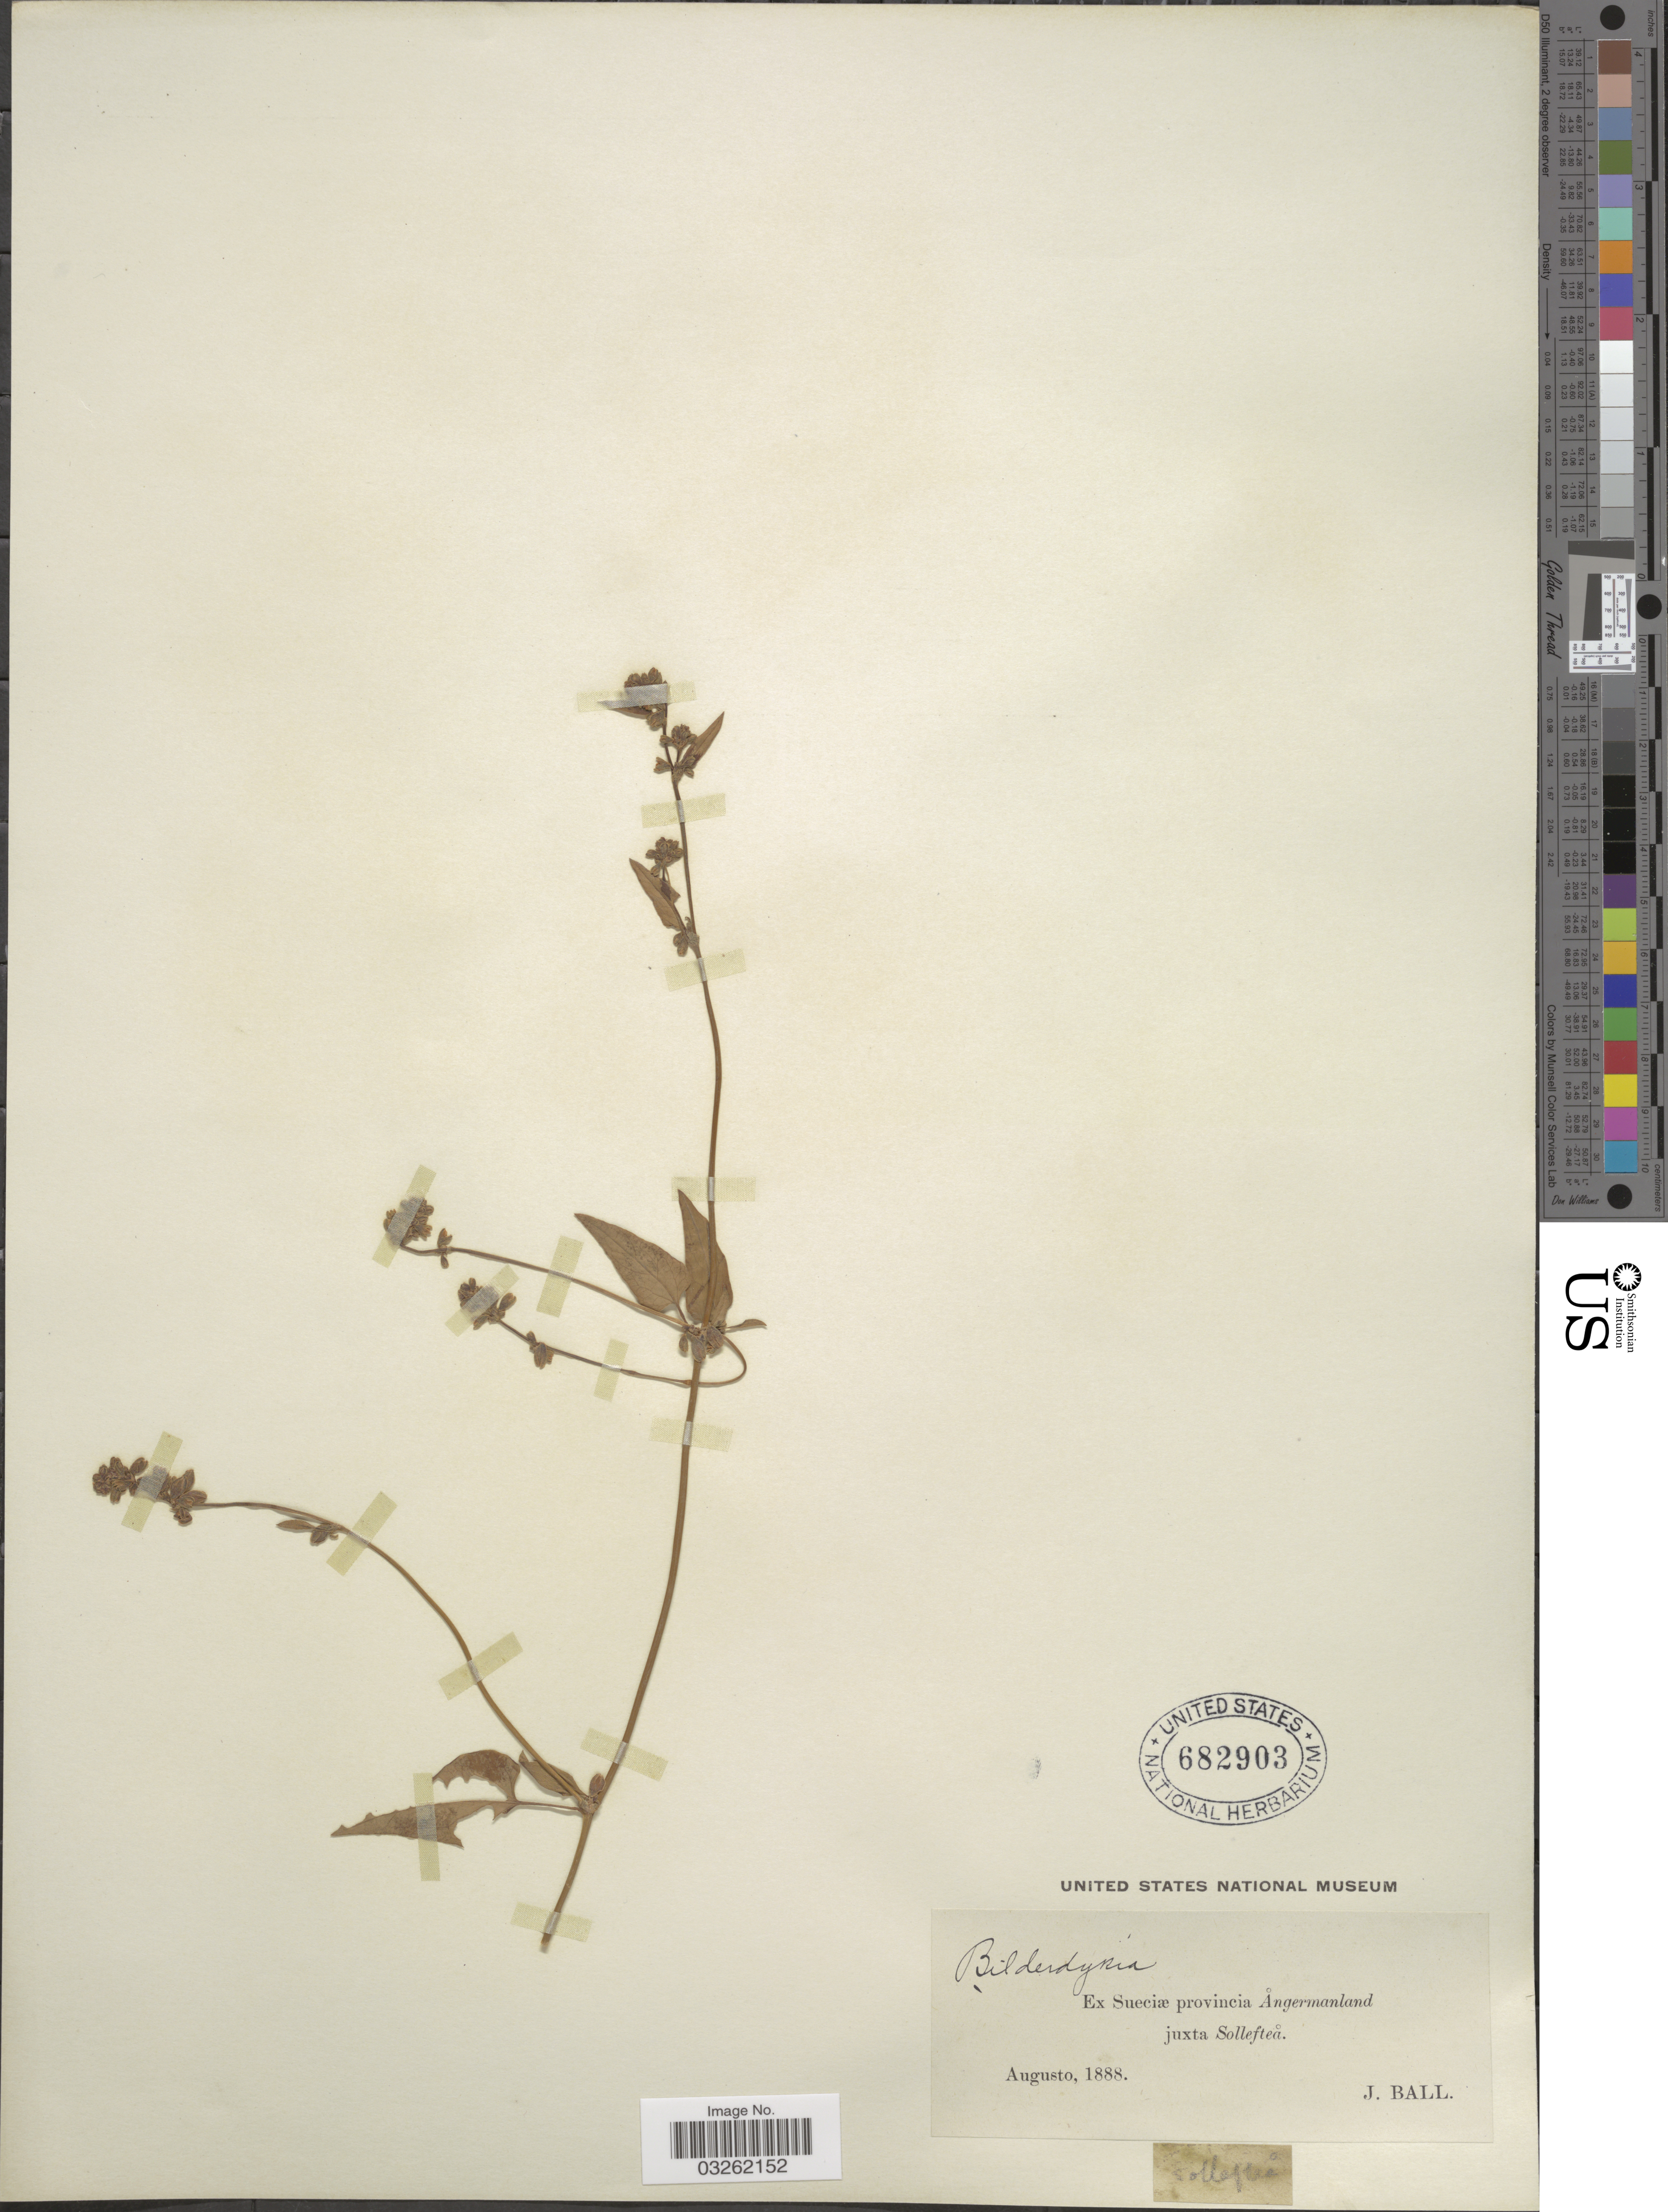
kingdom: Plantae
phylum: Tracheophyta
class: Magnoliopsida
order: Caryophyllales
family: Polygonaceae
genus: Fallopia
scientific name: Fallopia convolvulus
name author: (L.) Á. Löve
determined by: Strong, Mark T., (BOT), Smithsonian Institution - National Museum of Natural History (UNITED STATES)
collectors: J. Ball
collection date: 1888-08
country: Sweden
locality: Ex Sueciæ provincia Ångermanland juxta Sollefteå.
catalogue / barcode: US 682903